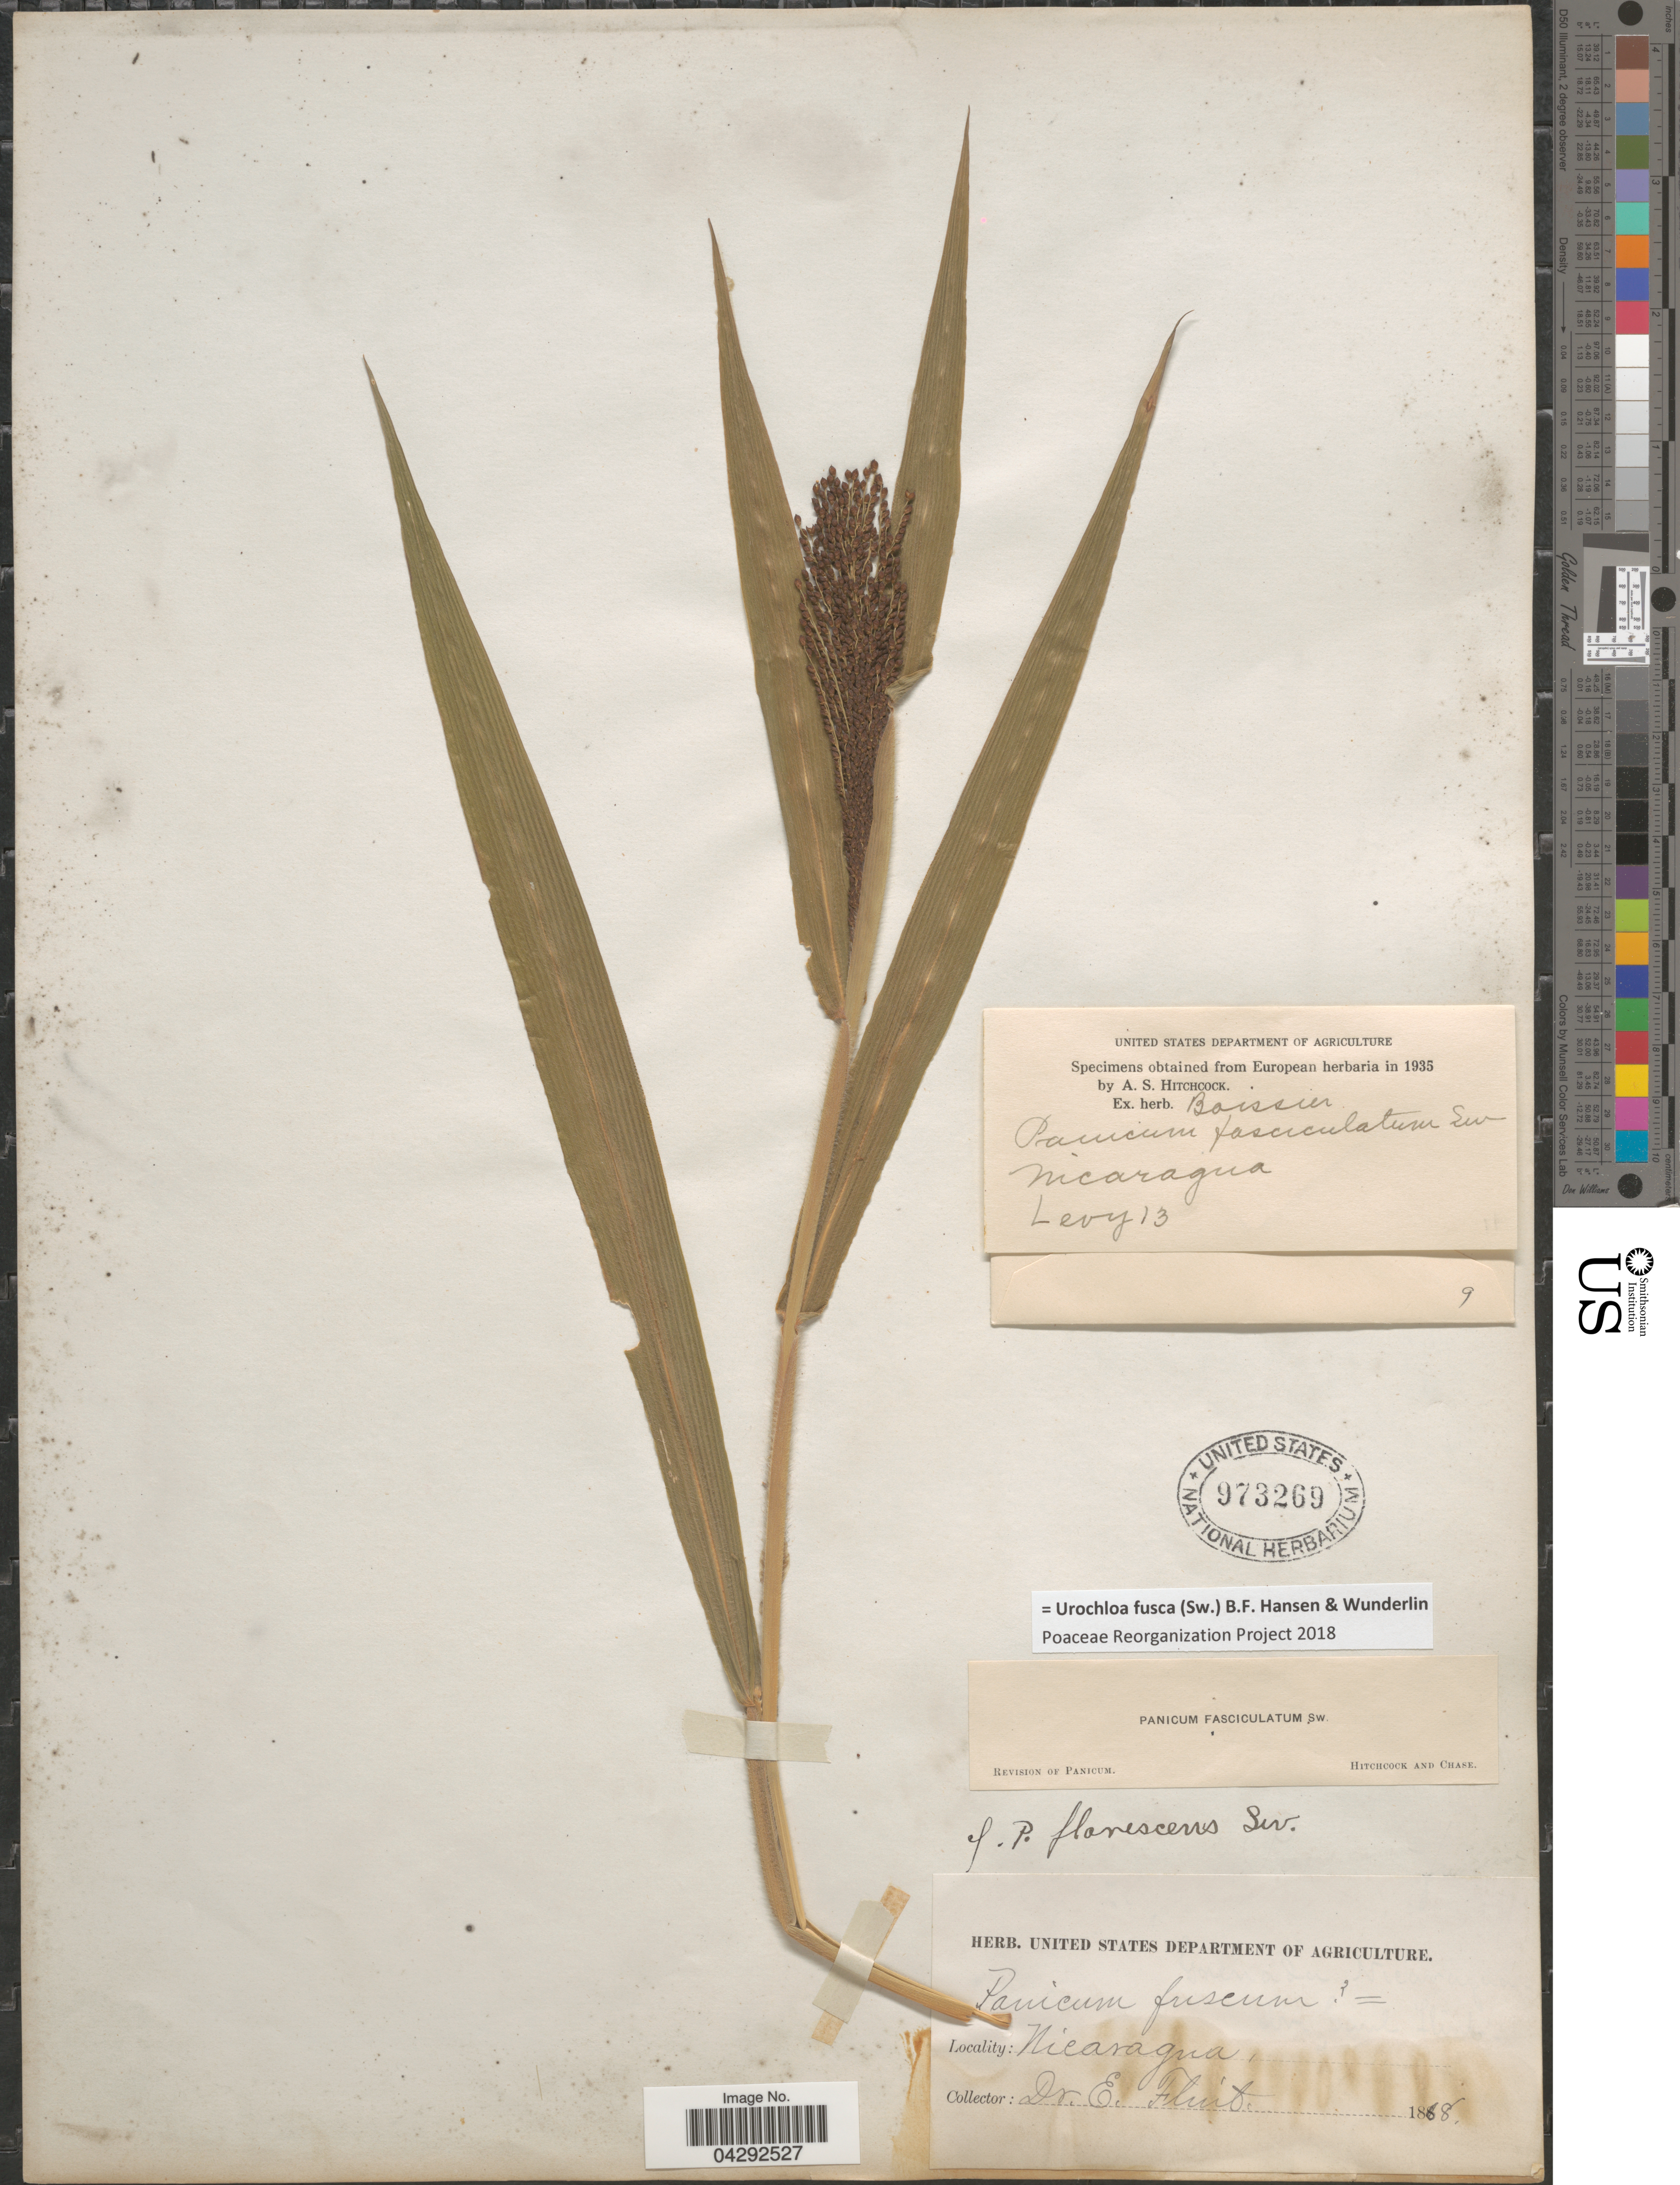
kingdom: Plantae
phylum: Tracheophyta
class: Liliopsida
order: Poales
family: Poaceae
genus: Urochloa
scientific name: Urochloa fusca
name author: (Sw.) B.F. Hansen & Wunderlin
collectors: -. Levy & E. Flint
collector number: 13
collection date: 1868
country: Nicaragua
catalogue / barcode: US 973269